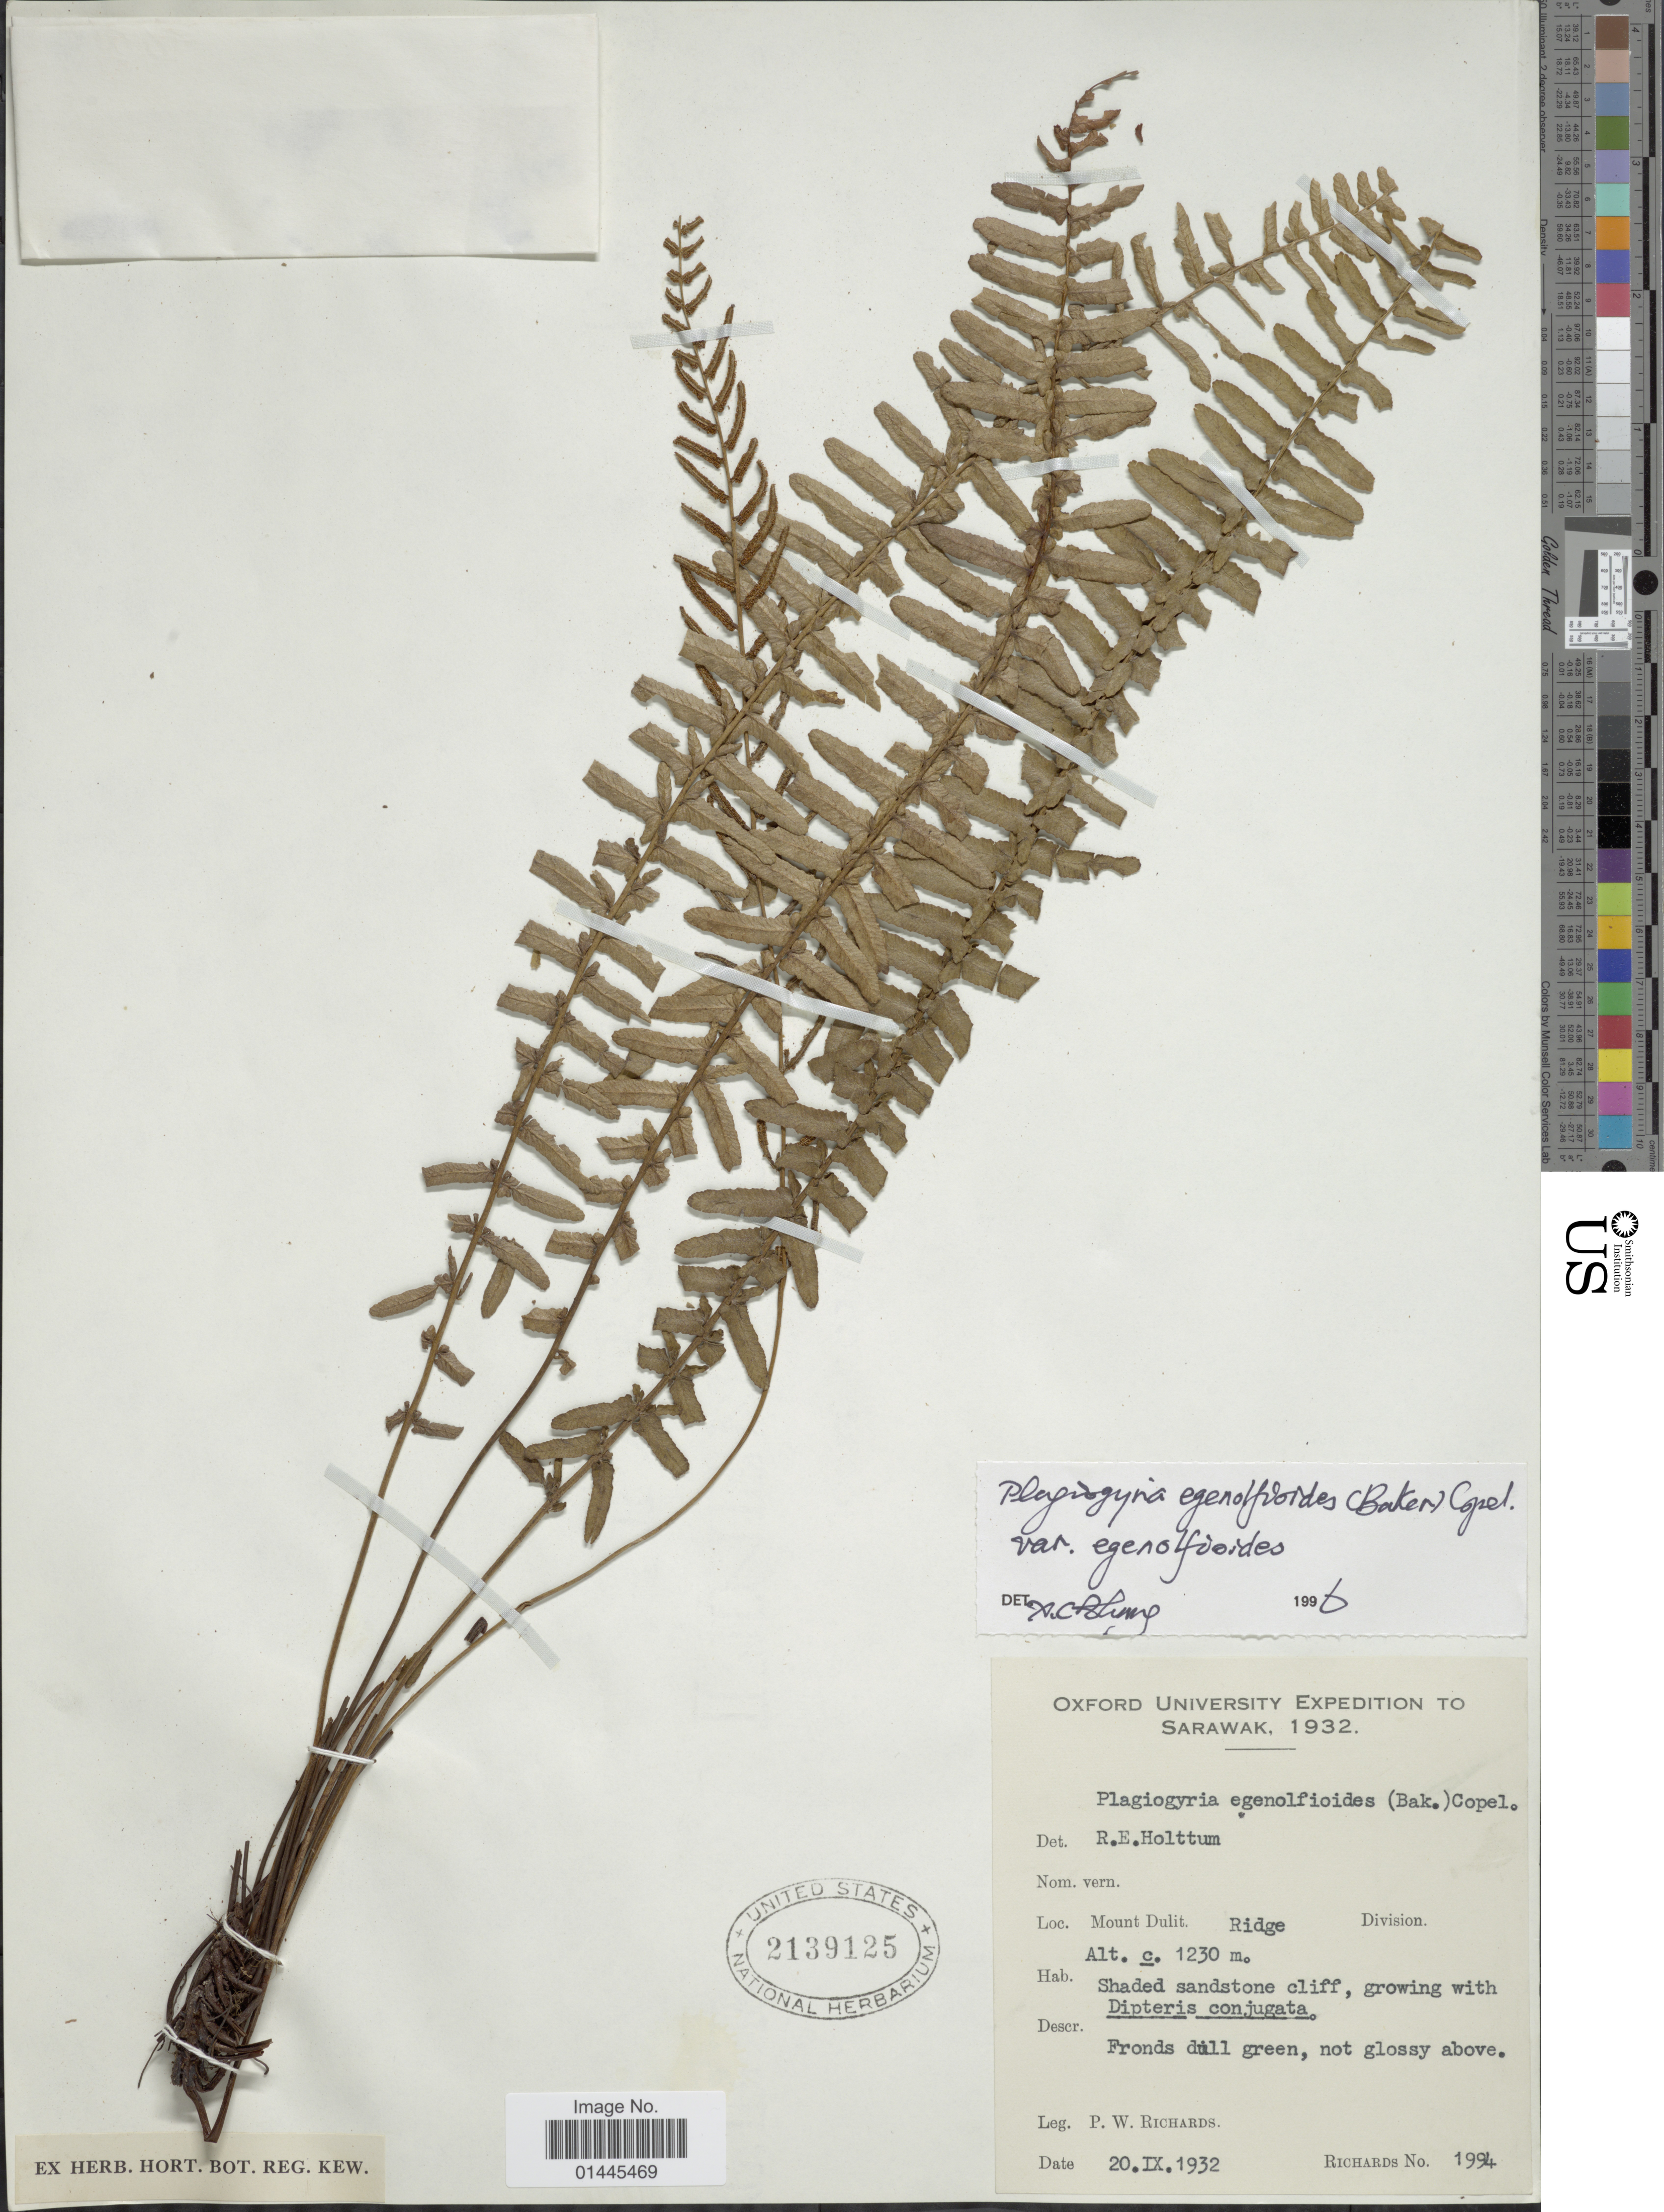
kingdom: Plantae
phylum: Tracheophyta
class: Polypodiopsida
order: Cyatheales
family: Plagiogyriaceae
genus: Plagiogyria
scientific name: Plagiogyria egenolfioides var. egenolfioides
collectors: P. Richards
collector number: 1994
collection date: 1932-09-20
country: Malaysia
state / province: Sarawak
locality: Mount Dulit, Ridge Division, shaded sandstone.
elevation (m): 1230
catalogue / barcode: US 2139125